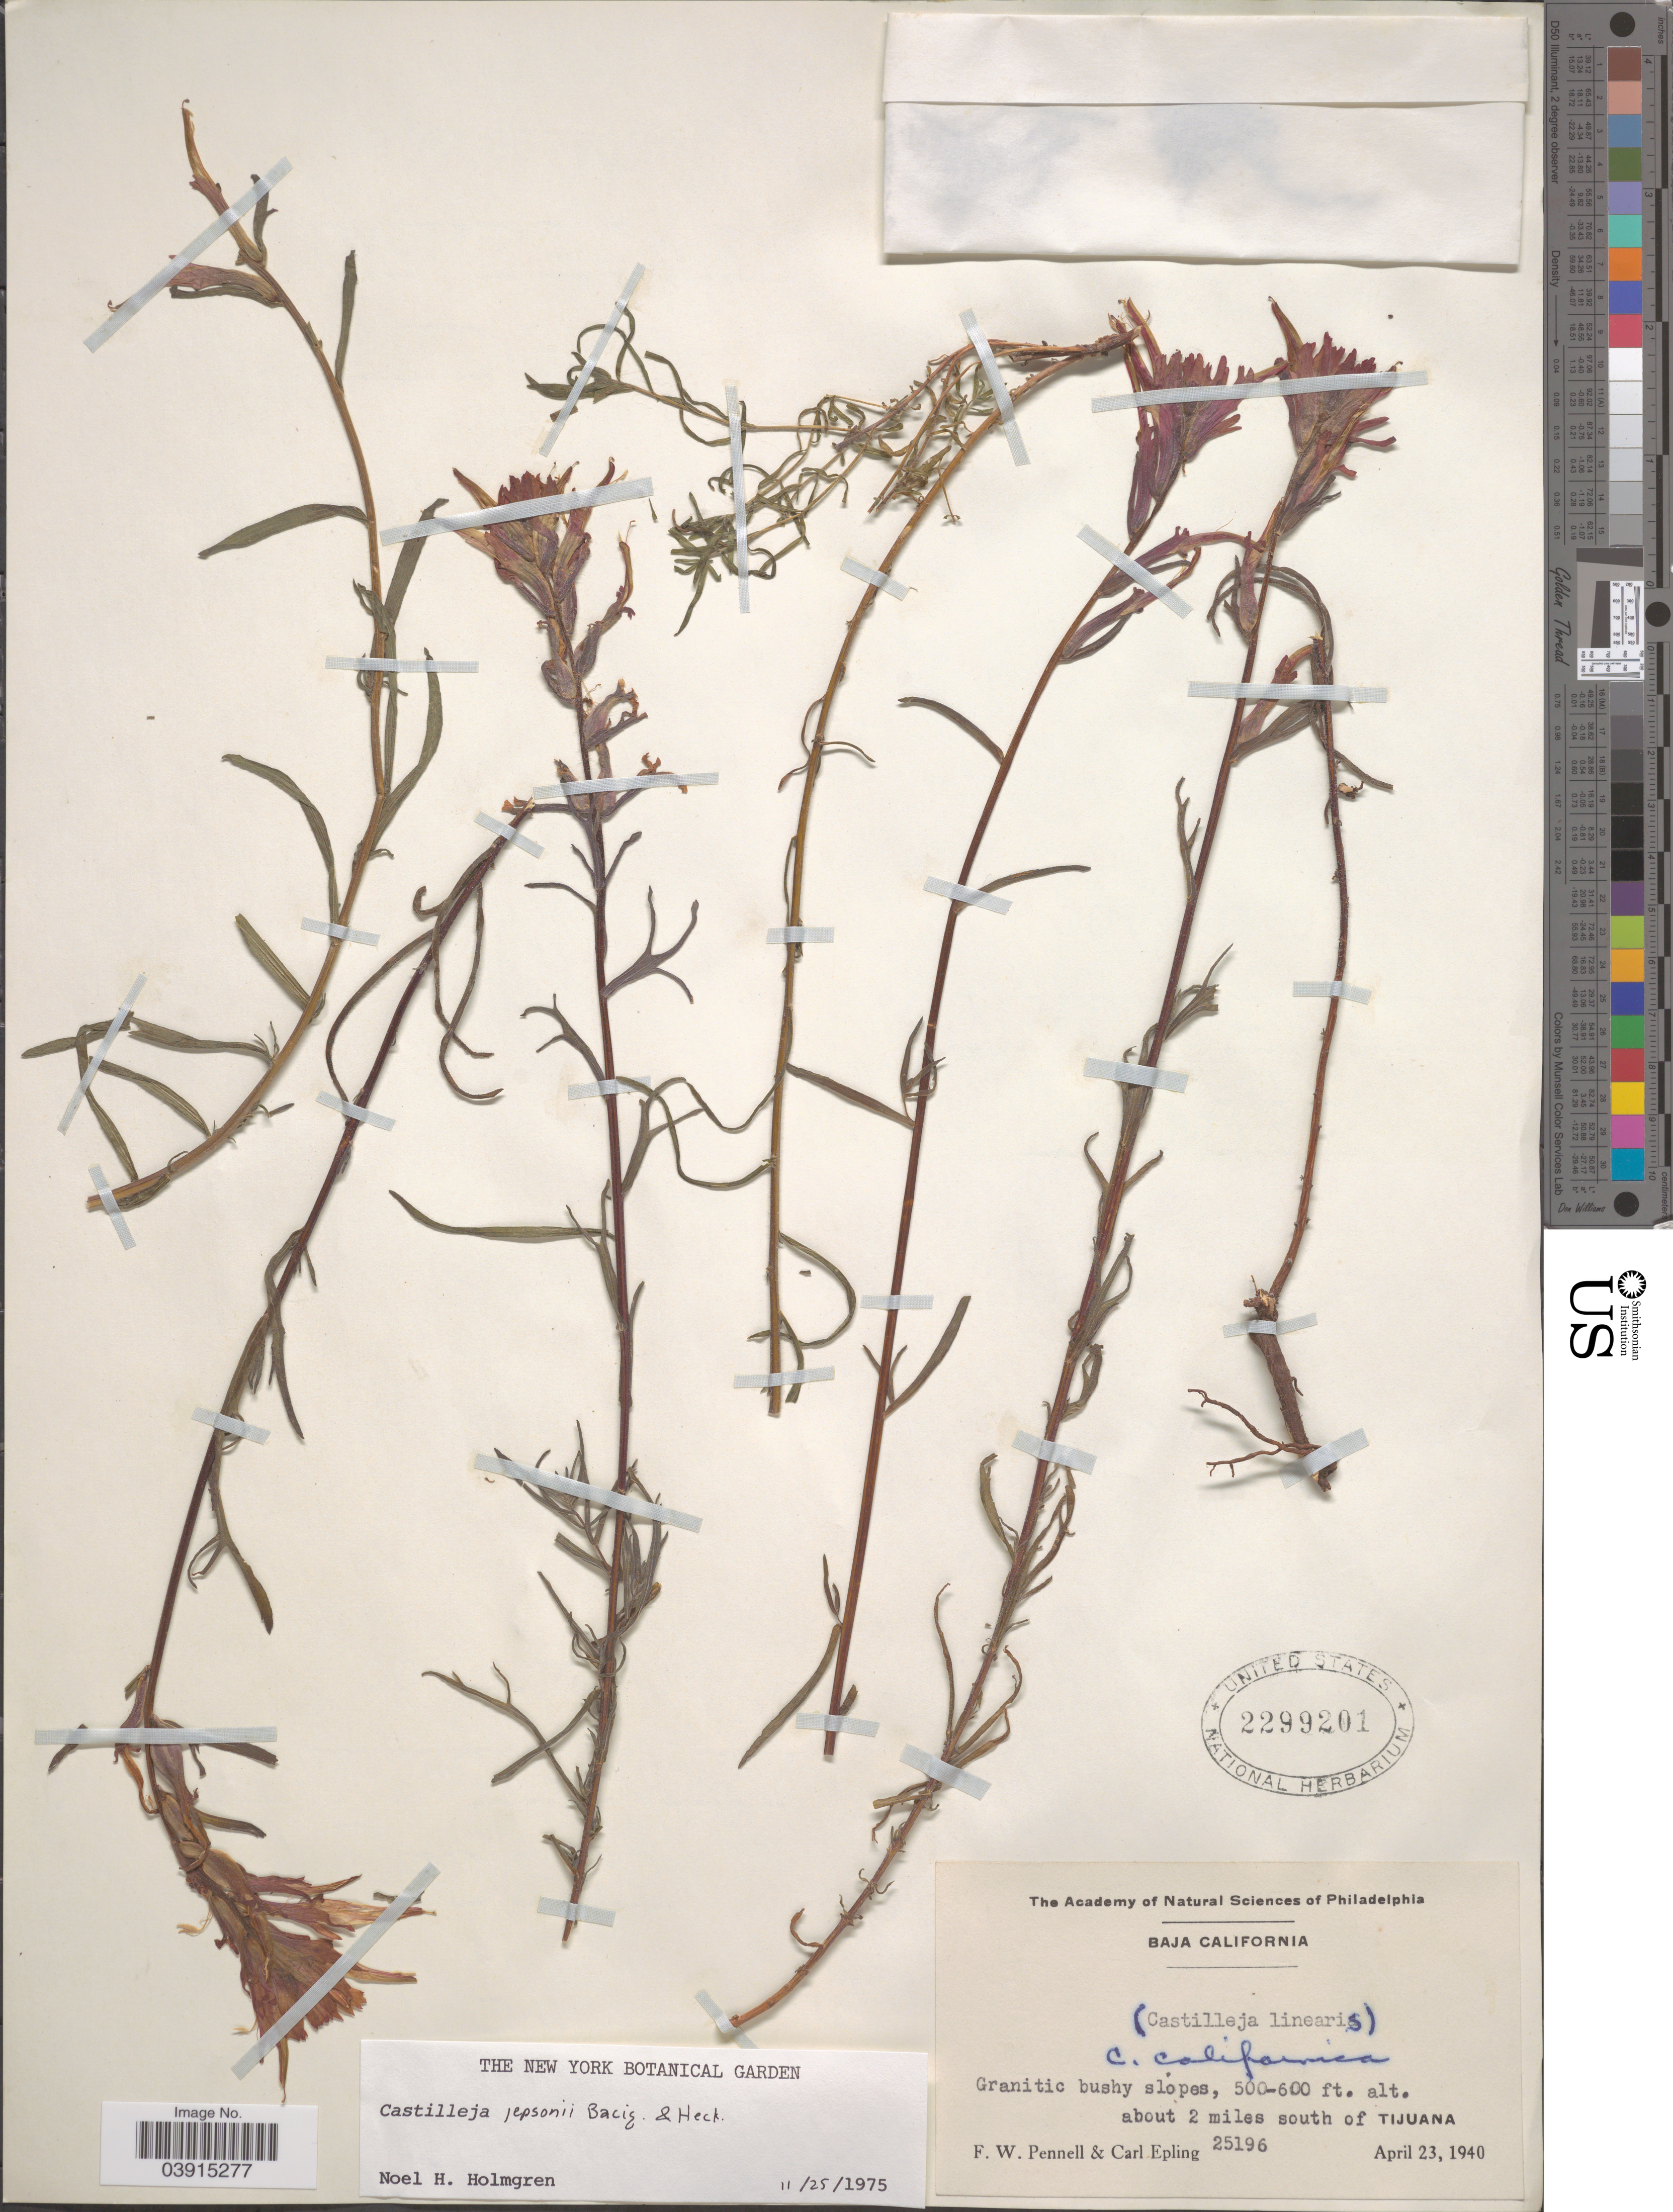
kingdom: Plantae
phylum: Tracheophyta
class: Magnoliopsida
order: Lamiales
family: Orobanchaceae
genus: Castilleja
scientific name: Castilleja jepsonii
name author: Bacig. & Heckard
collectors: F. W. Pennell & C. C. Epling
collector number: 25196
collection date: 1940-04-23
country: Mexico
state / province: Baja California Norte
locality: About 2 miles south of Tijuana.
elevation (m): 152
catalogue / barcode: US 2299201